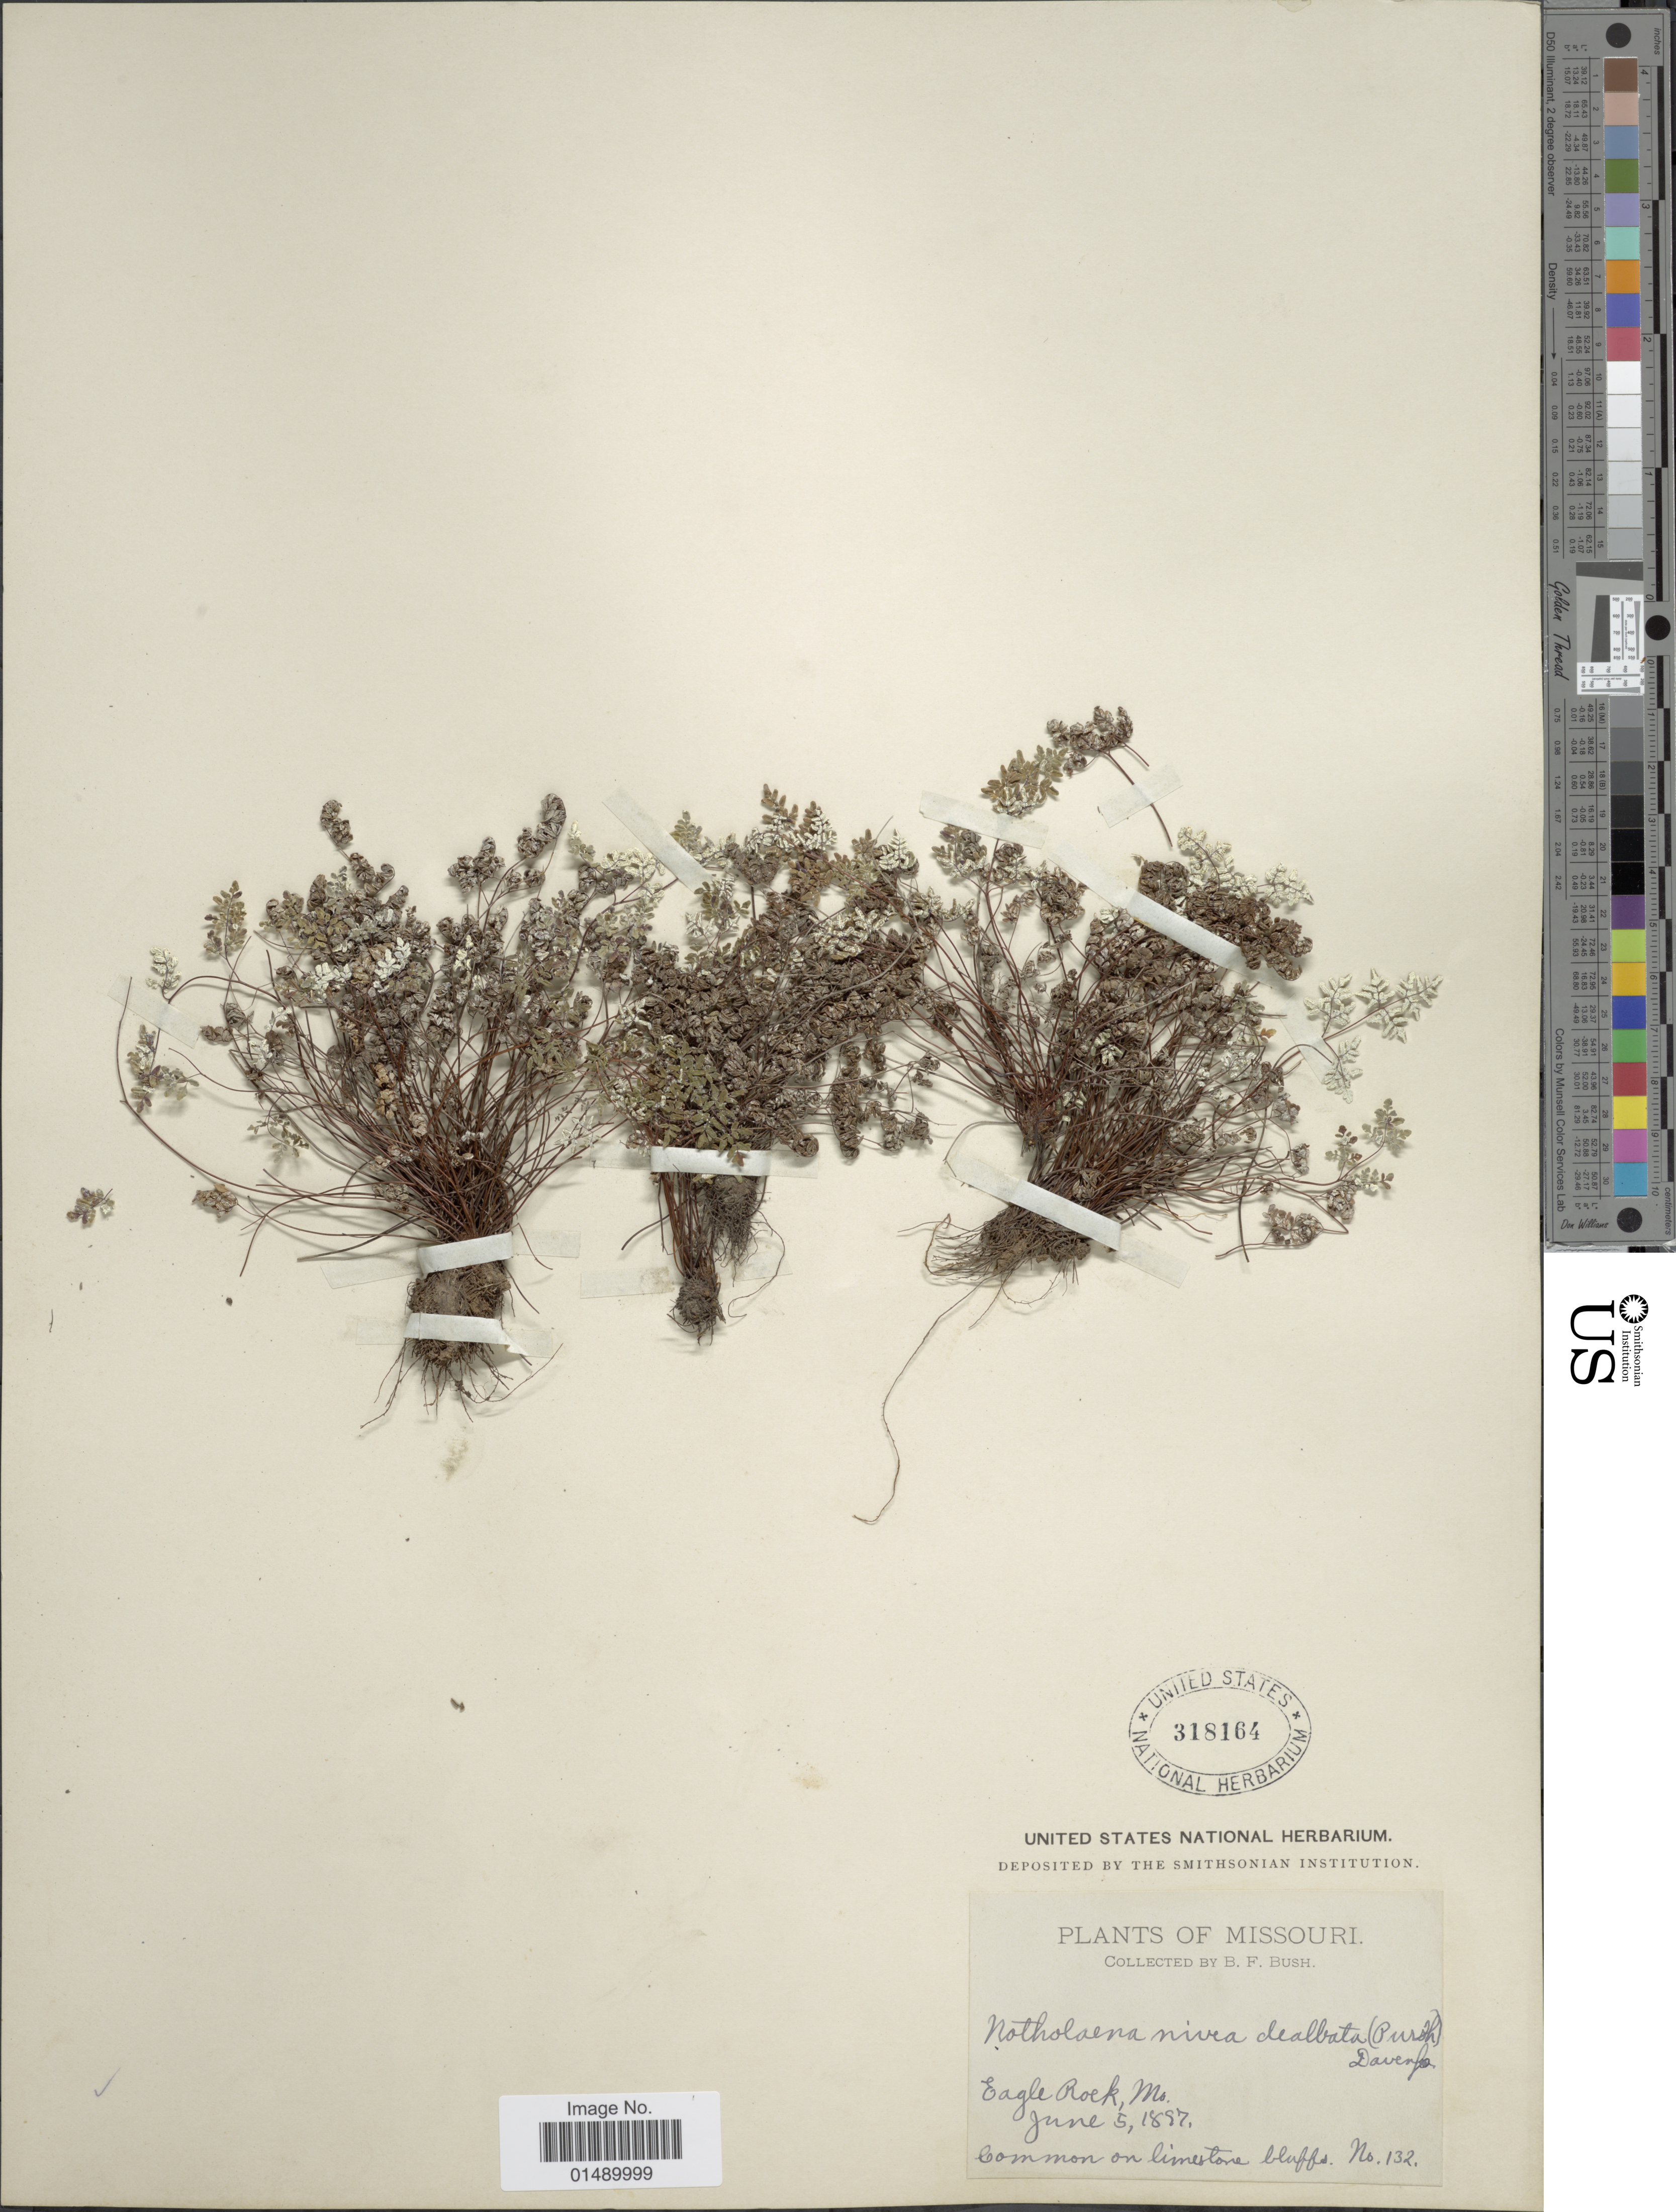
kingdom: Plantae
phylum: Tracheophyta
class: Polypodiopsida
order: Polypodiales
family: Pteridaceae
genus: Argyrochosma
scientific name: Argyrochosma dealbata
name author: (Pursh) Windham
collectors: B. F. Bush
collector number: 132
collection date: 1887-06-05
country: United States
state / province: Missouri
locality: Missouri, Common on limestone bluffs. Eagle Roek, Mo.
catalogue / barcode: US 318164